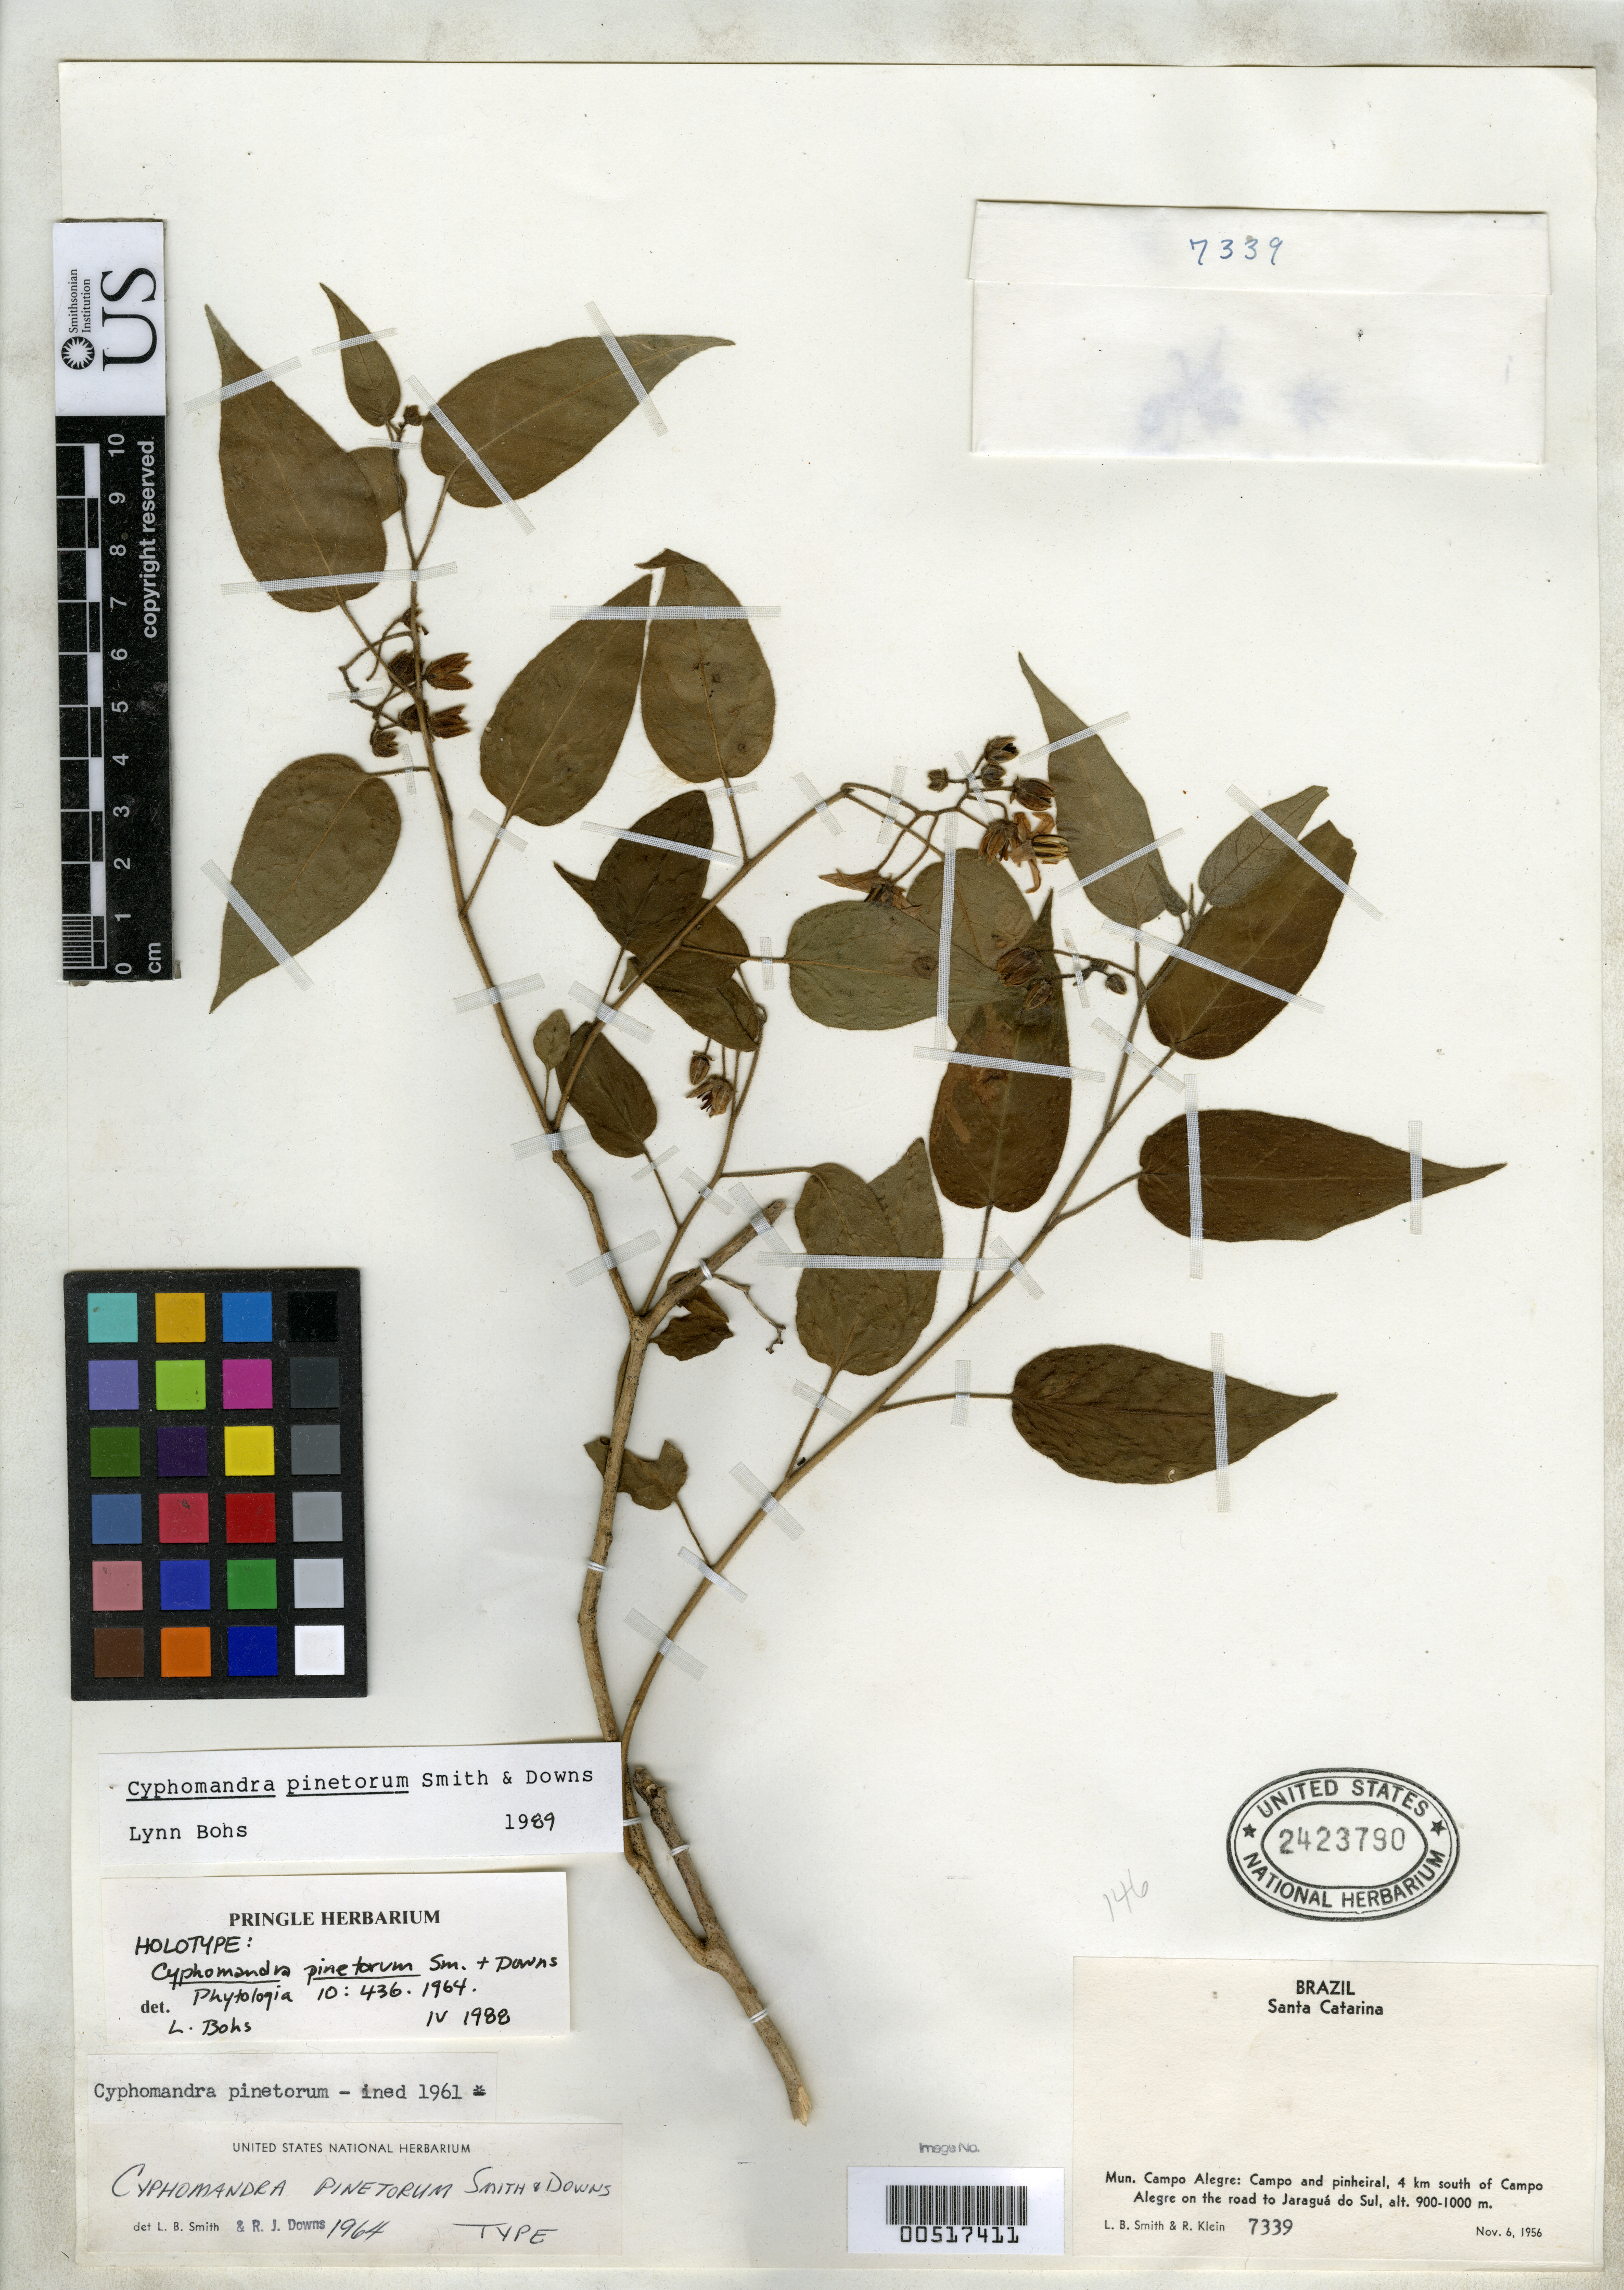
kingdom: Plantae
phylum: Tracheophyta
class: Magnoliopsida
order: Solanales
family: Solanaceae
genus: Cyphomandra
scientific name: Cyphomandra pinetorum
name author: L.B. Sm. & Downs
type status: Holotype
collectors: L. Smith & R. M. Klein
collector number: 7339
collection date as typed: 06 Nov 1956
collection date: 1956-11-06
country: Brazil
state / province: Santa Catarina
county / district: Campo Alegre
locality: Campo & Pinheiral, 4 km S of Campo Alegre on road to Jarague do Sul.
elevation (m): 900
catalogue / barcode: US 2423790